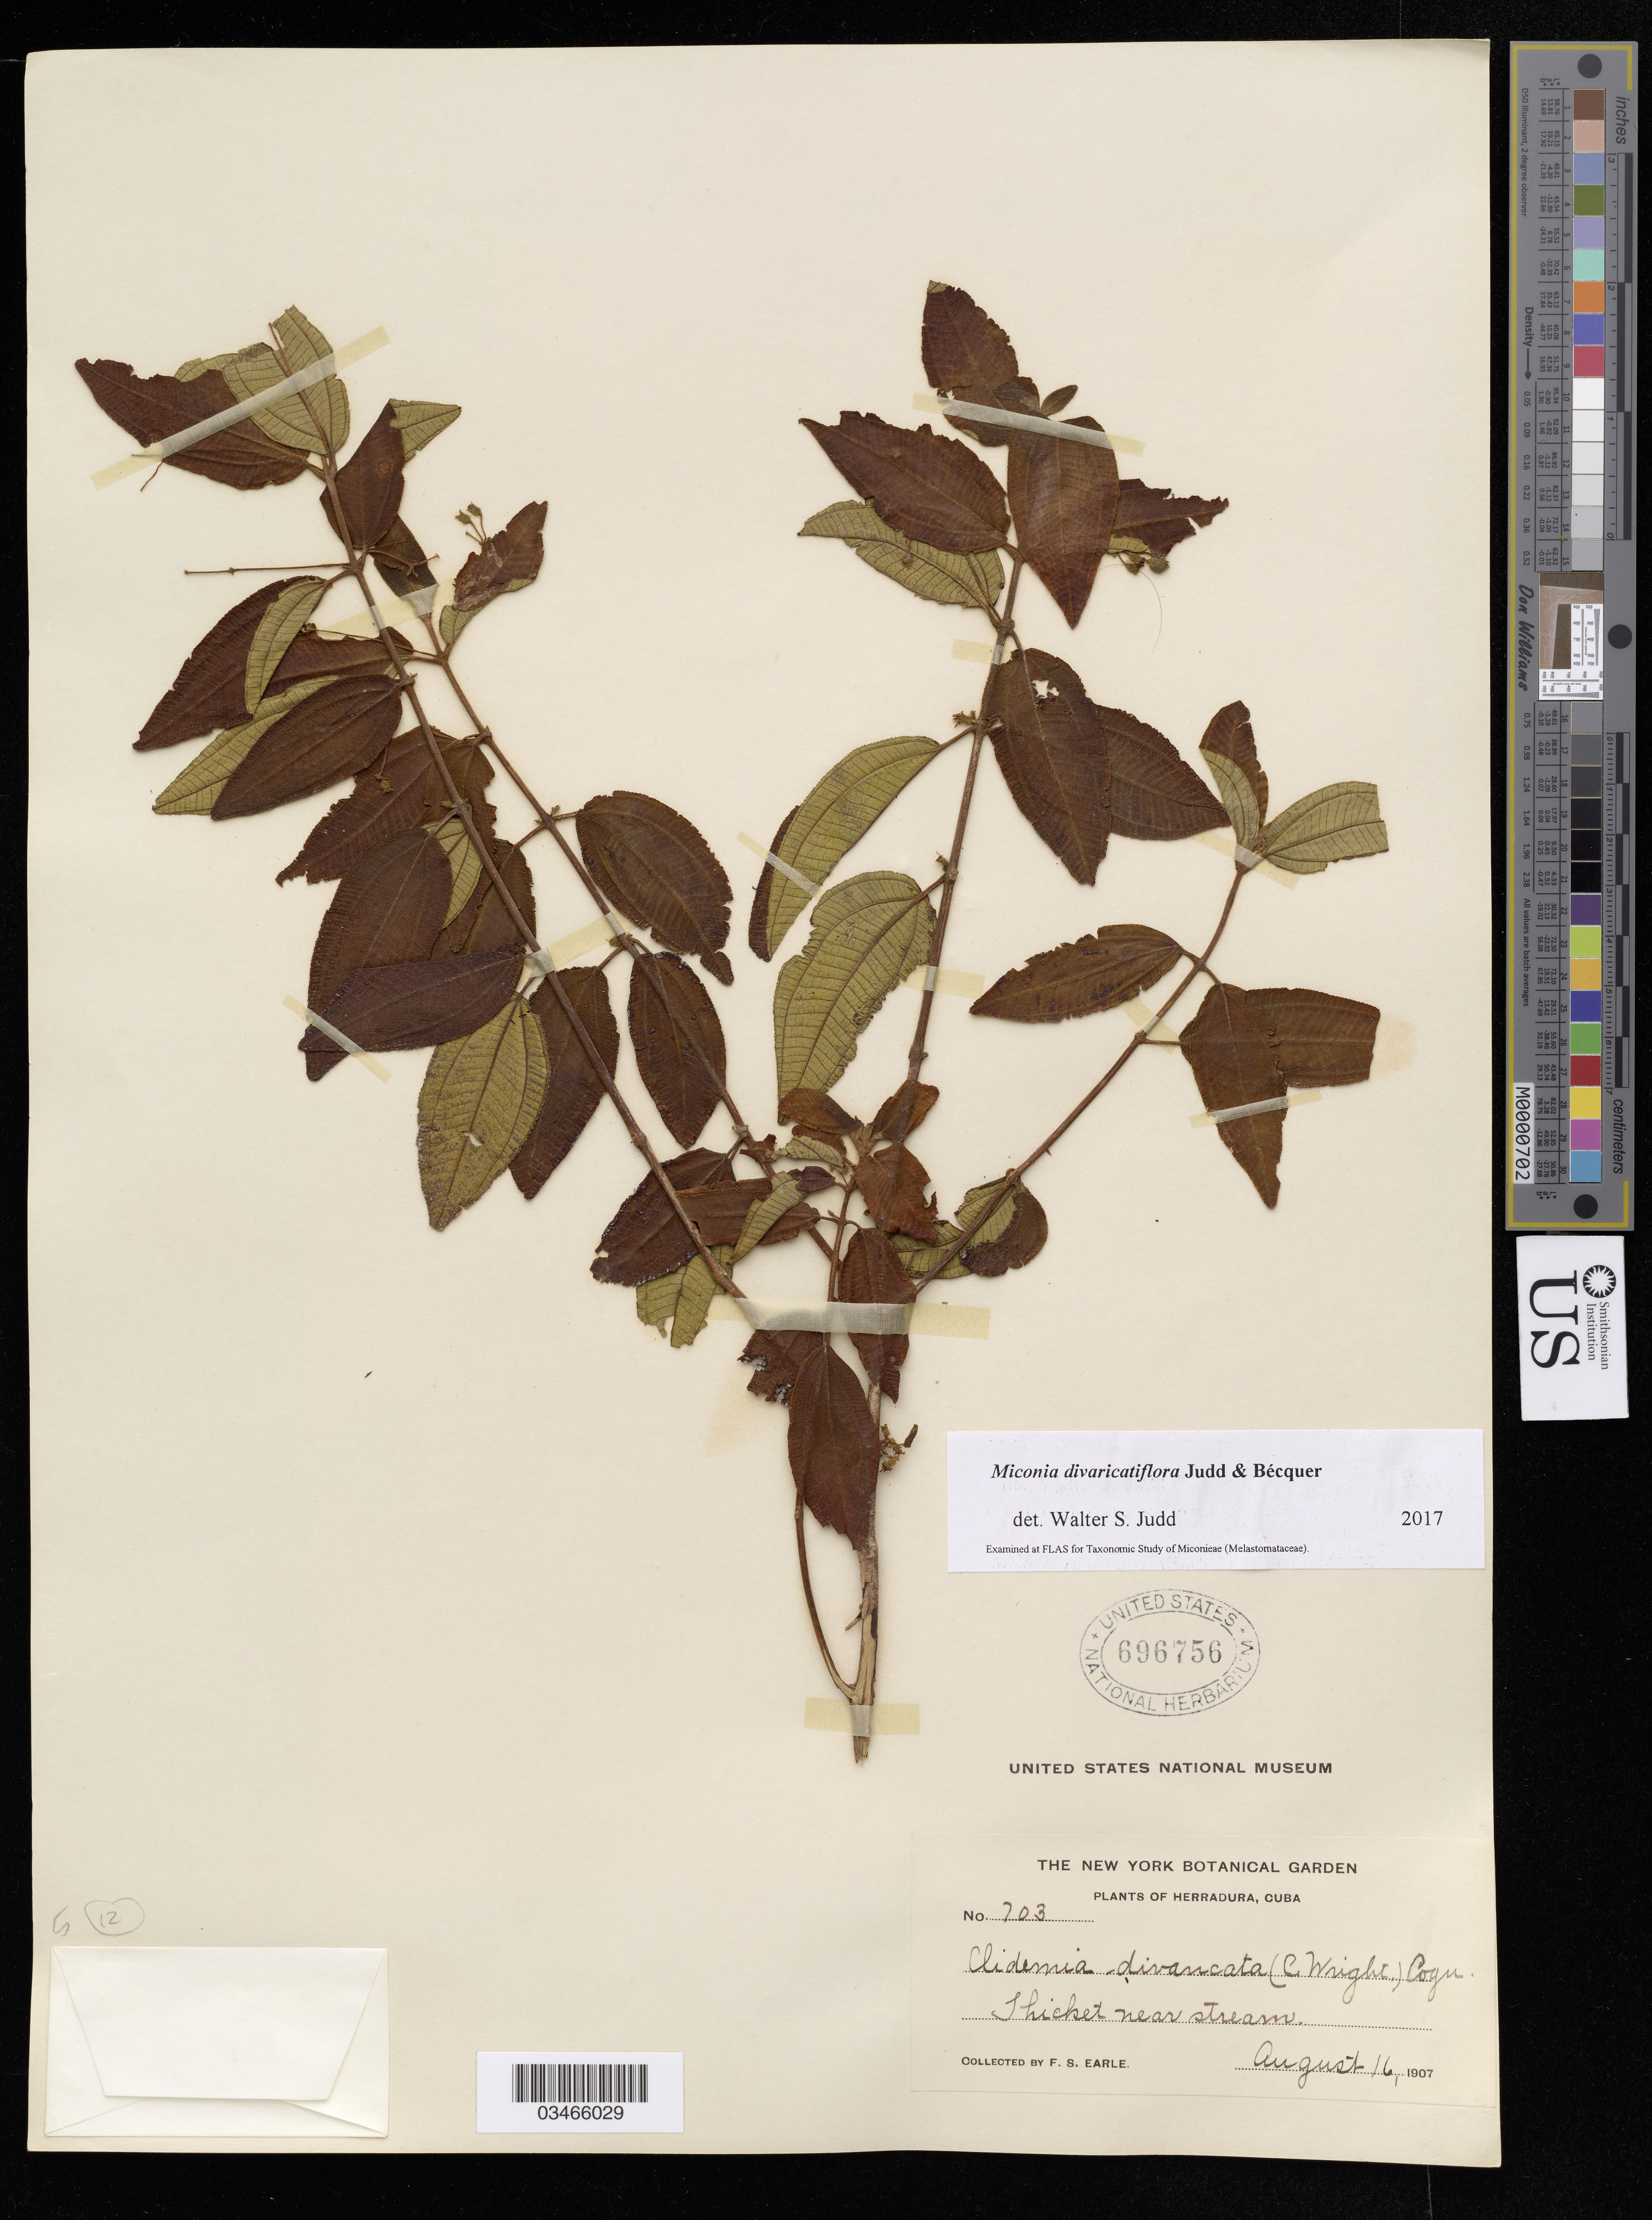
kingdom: Plantae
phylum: Tracheophyta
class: Magnoliopsida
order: Myrtales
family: Melastomataceae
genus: Miconia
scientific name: Miconia divaricatiflora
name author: Judd & Bécquer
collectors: F. S. Earle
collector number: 703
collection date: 1907-08-16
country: Cuba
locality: Herradura.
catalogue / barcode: US 696756